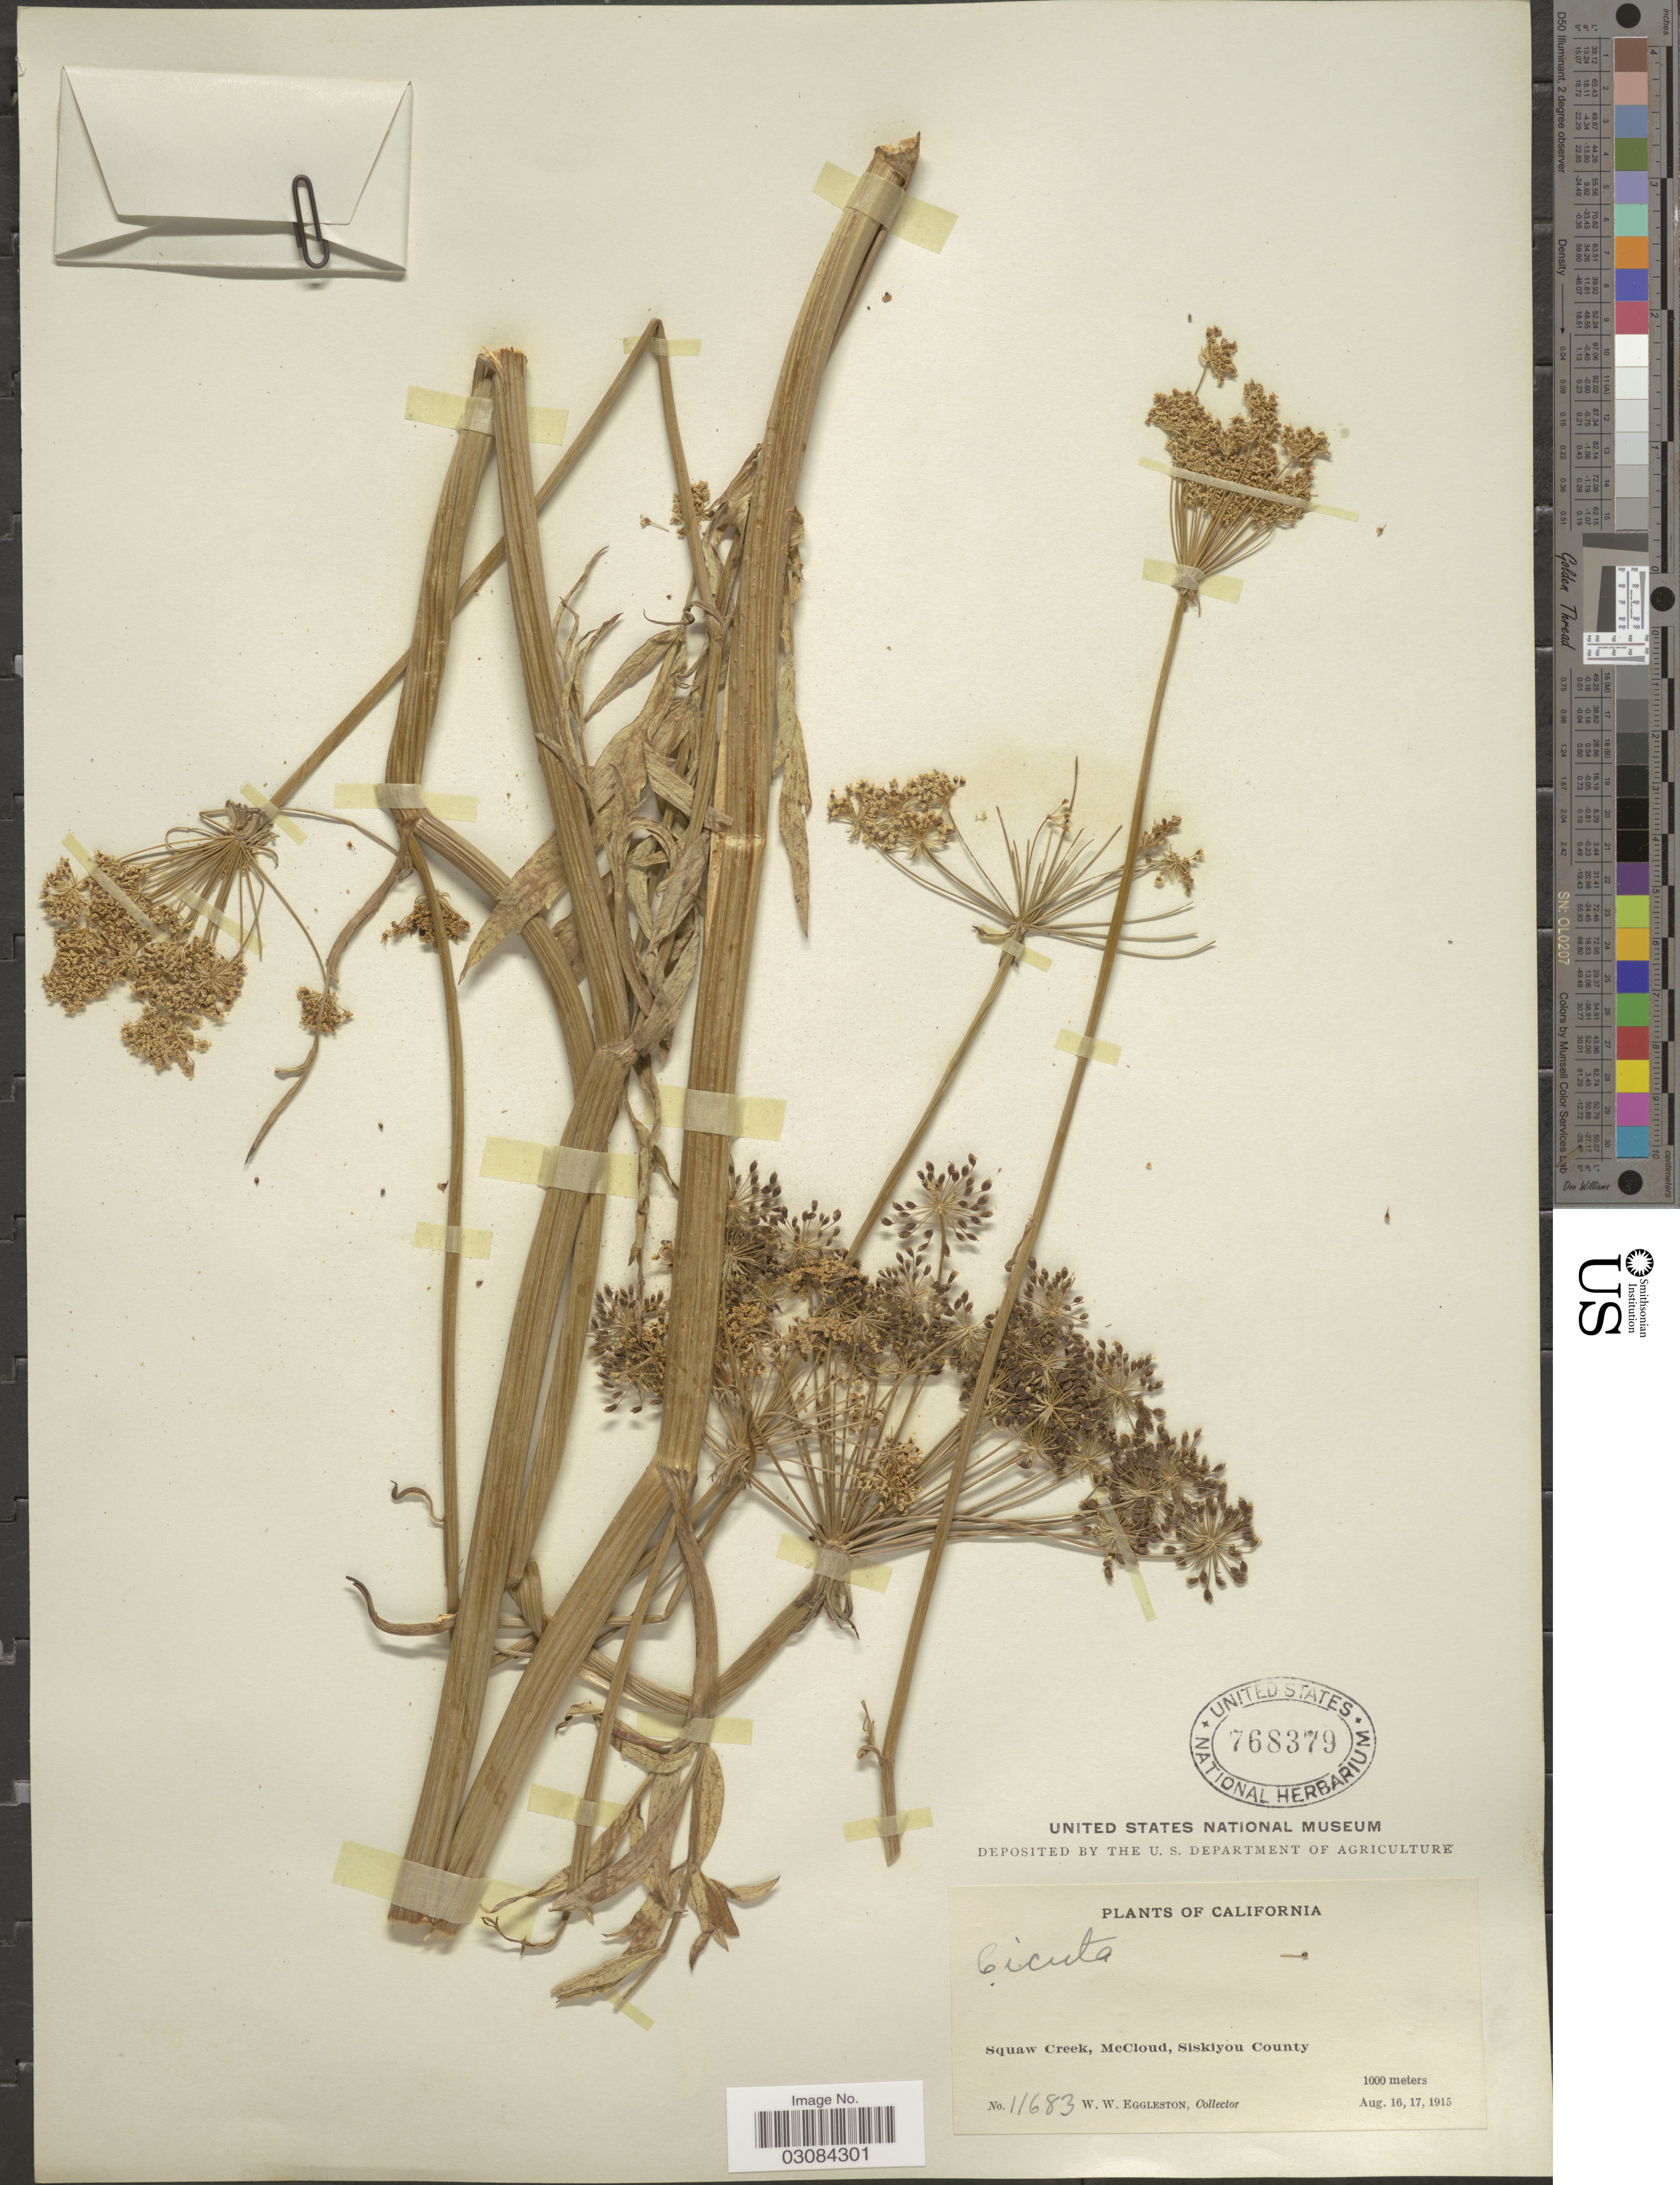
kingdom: Plantae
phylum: Tracheophyta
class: Magnoliopsida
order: Apiales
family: Apiaceae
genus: Cicuta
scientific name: Cicuta douglasii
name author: (DC.) J.M. Coult. & Rose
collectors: W. W. Eggleston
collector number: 11683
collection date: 1915-08-16/1915-08-17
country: United States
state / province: California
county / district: Siskiyou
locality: Squaw Creek, McCloud, Siskiyou County.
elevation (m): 1000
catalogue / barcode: US 768379